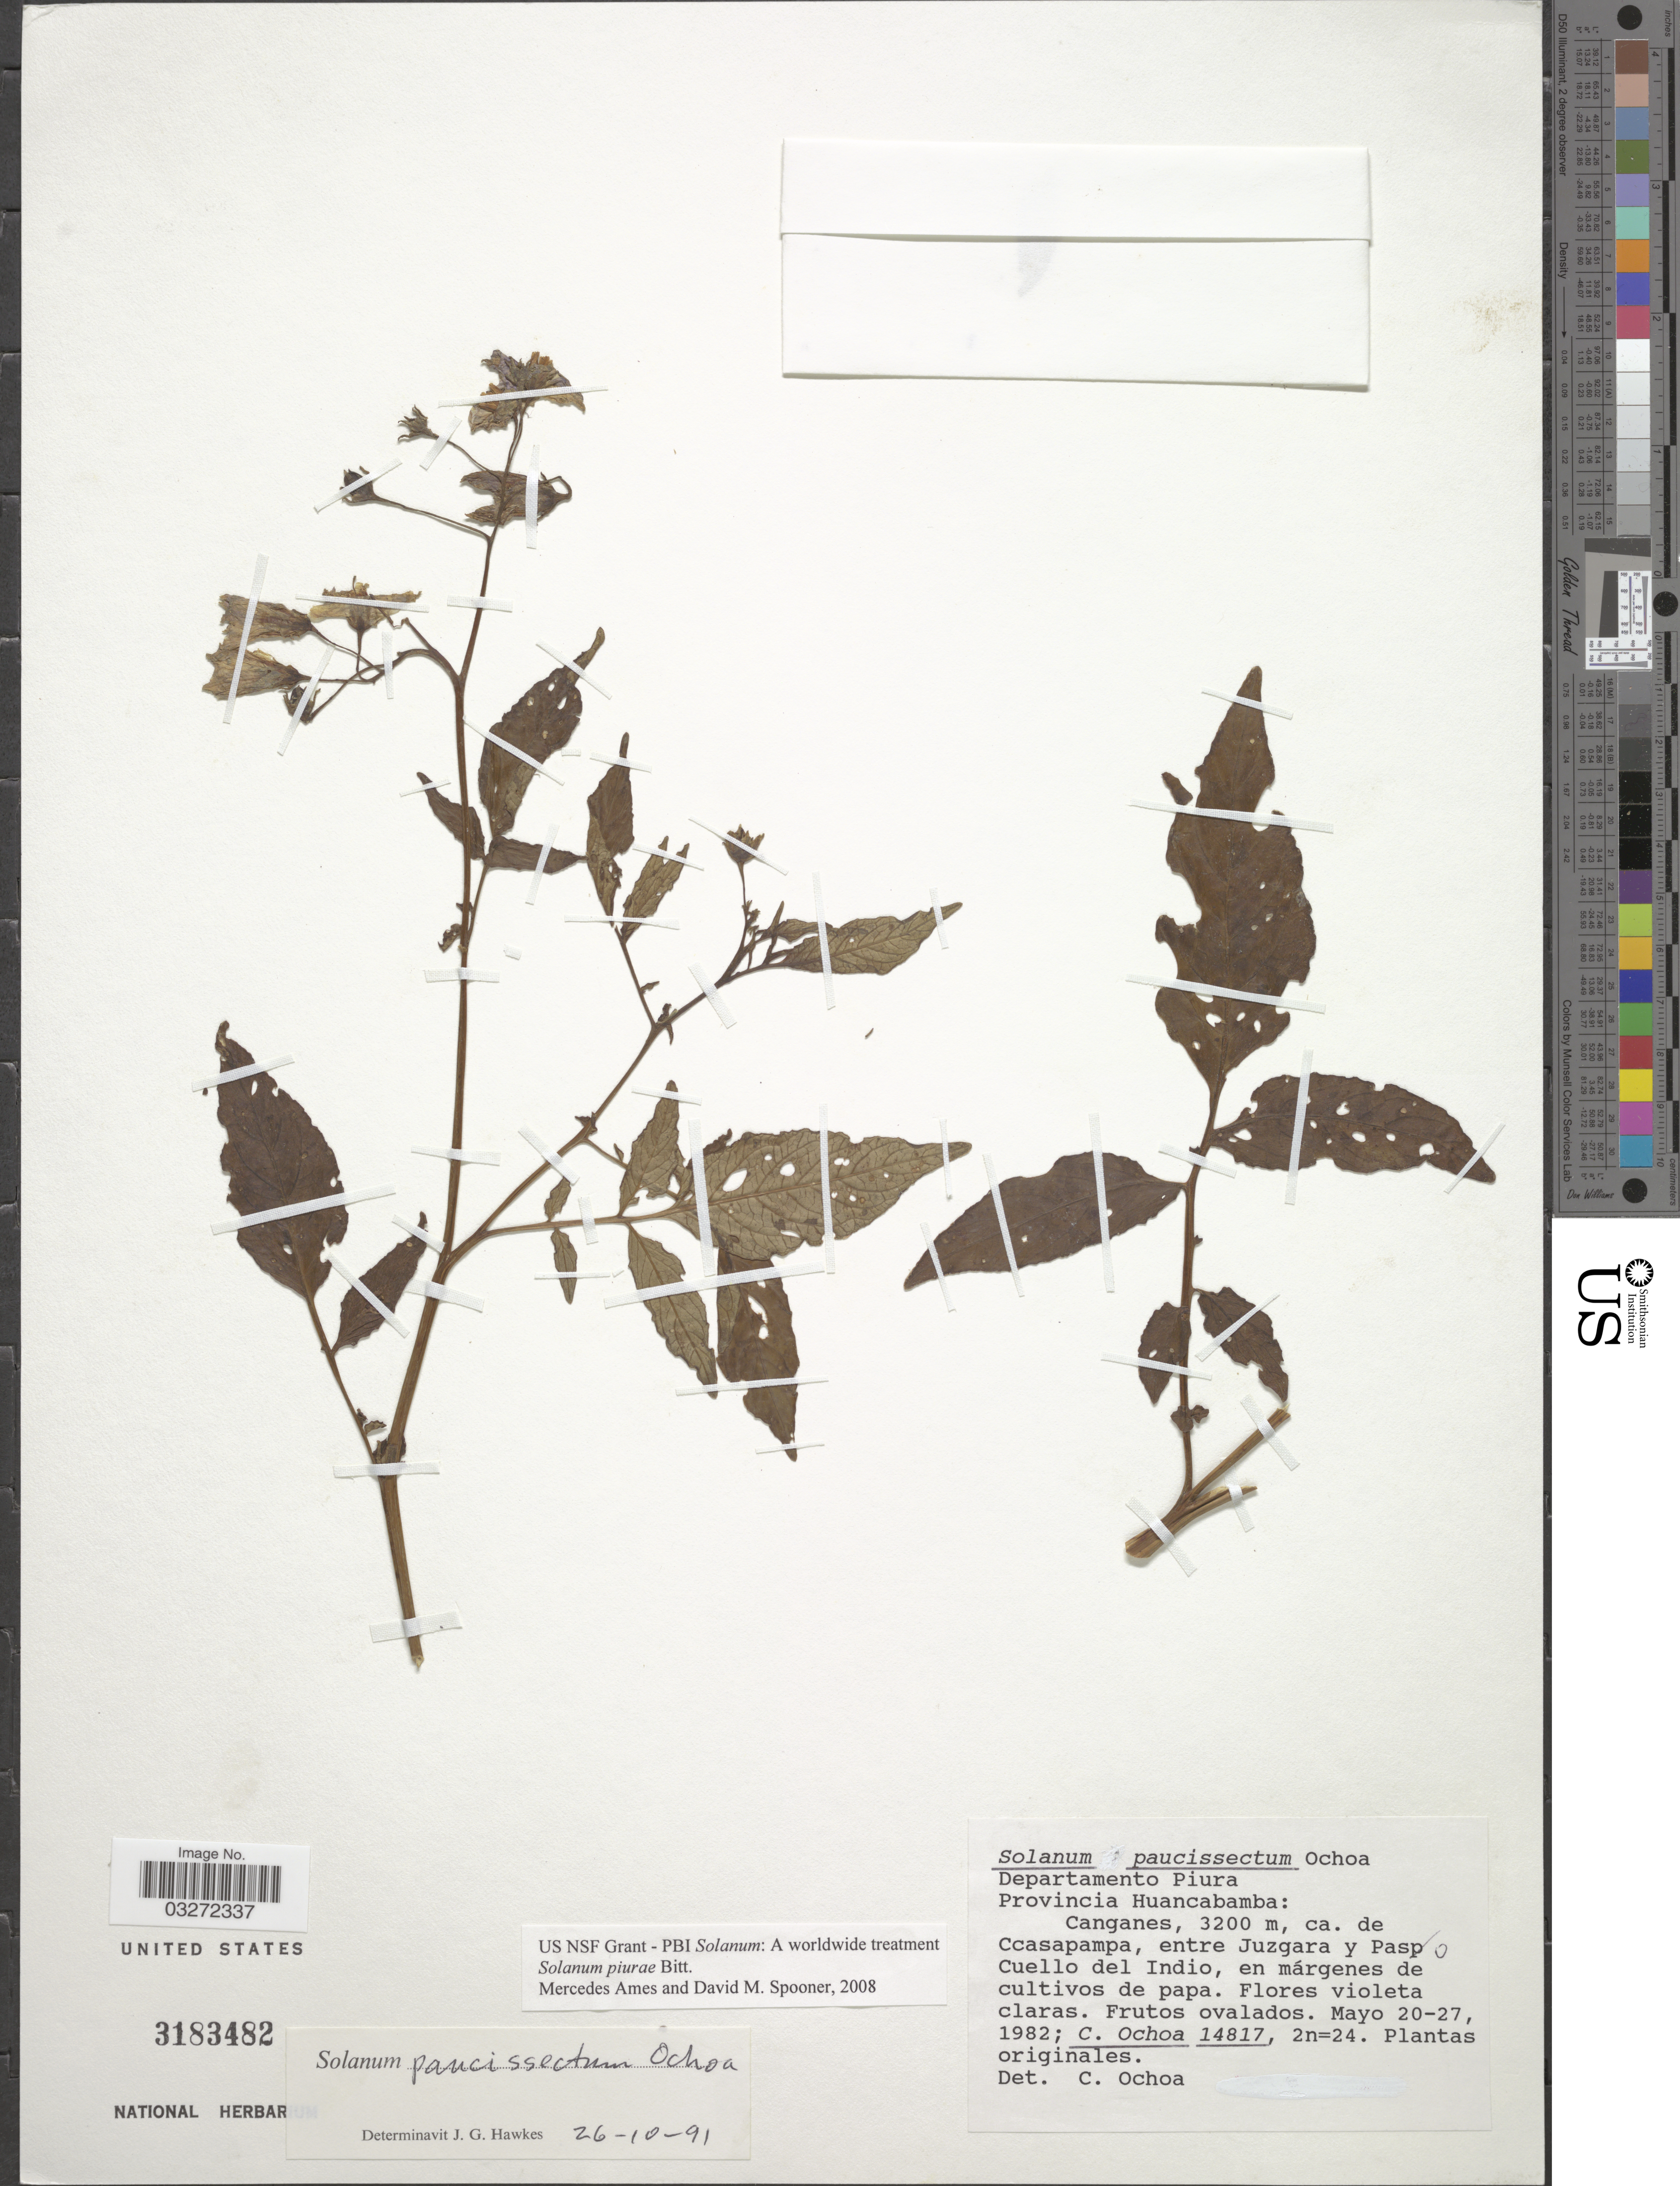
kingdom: Plantae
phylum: Tracheophyta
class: Magnoliopsida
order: Solanales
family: Solanaceae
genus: Solanum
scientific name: Solanum piurae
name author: Bitter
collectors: C. Ochoa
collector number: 14817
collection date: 1982-05-20/1982-05-27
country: Peru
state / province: Piura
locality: Departamento Piura, Provincia Huancabamba: Canganes, de Ccasapampa, entre Juzgara y Paso Cuello del Indio.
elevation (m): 3200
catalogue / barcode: US 3183482